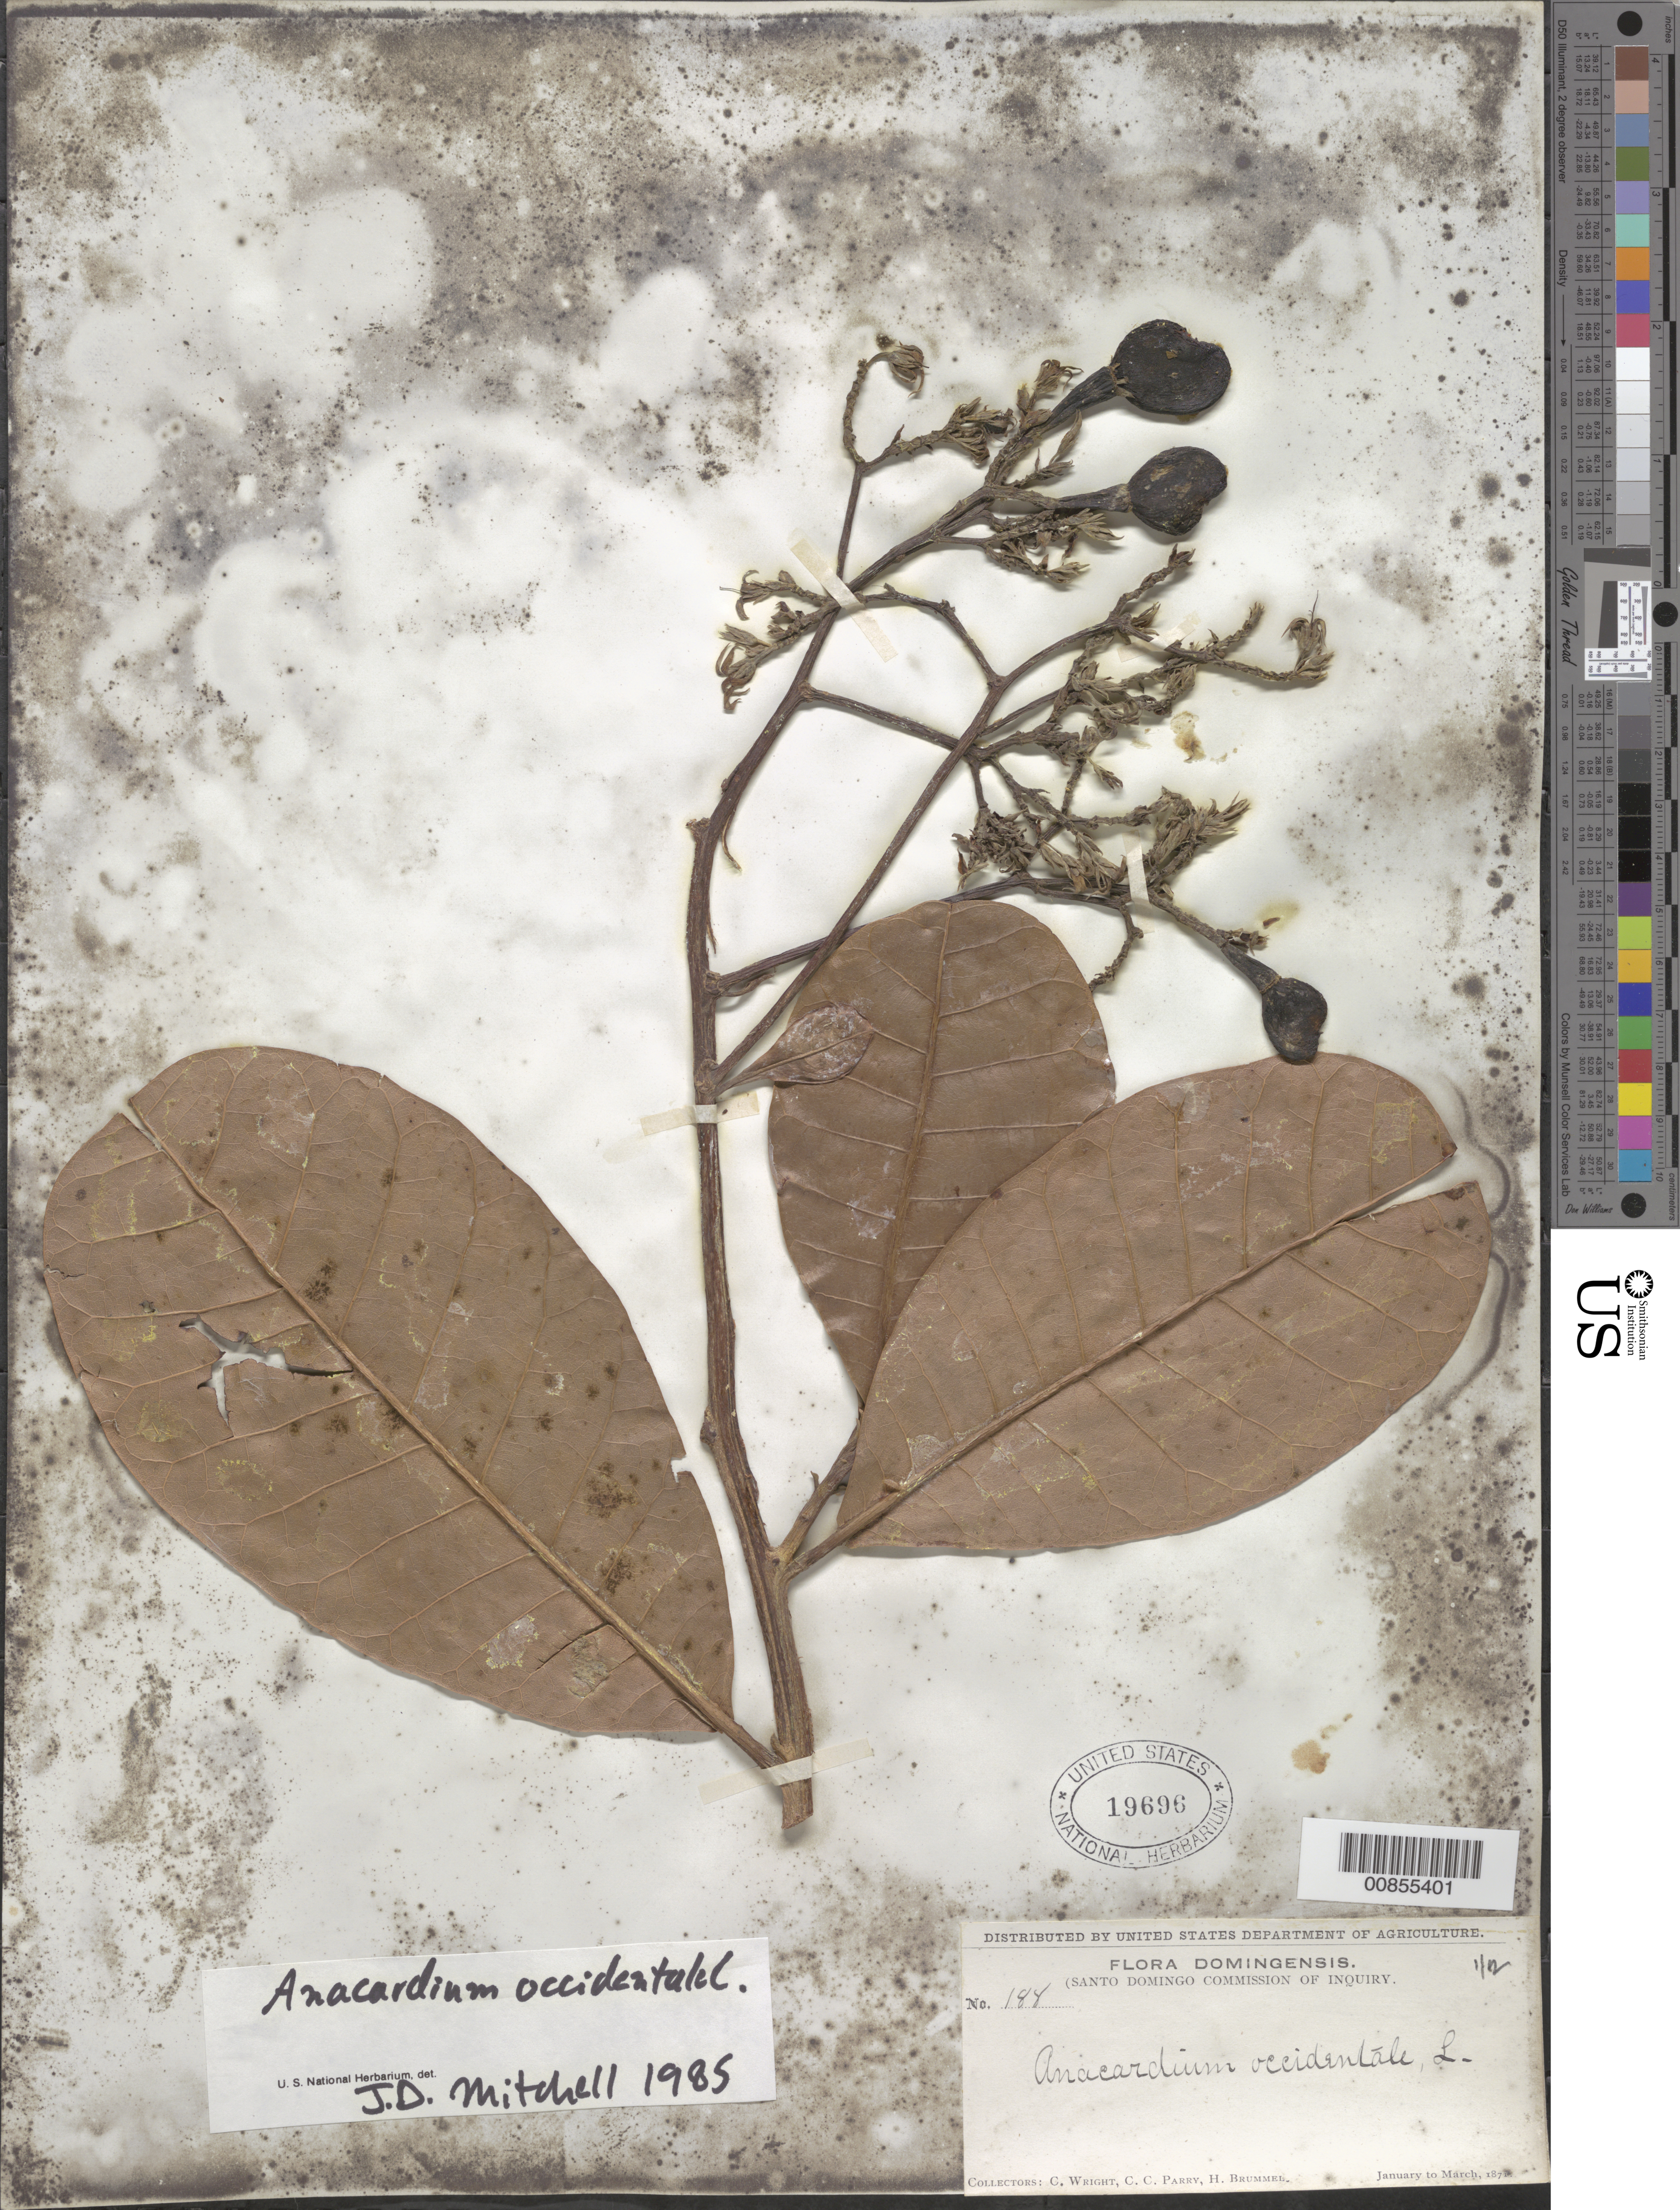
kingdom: Plantae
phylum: Tracheophyta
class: Magnoliopsida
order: Sapindales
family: Anacardiaceae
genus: Anacardium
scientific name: Anacardium occidentale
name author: L.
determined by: Mitchell, John D.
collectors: C. Wright, C. C. Parry & H. Brummel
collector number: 188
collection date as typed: Jan 1871 to -- Mar 1871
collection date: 1871-01/1871-03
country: Dominican Republic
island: Hispaniola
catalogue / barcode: US 19696